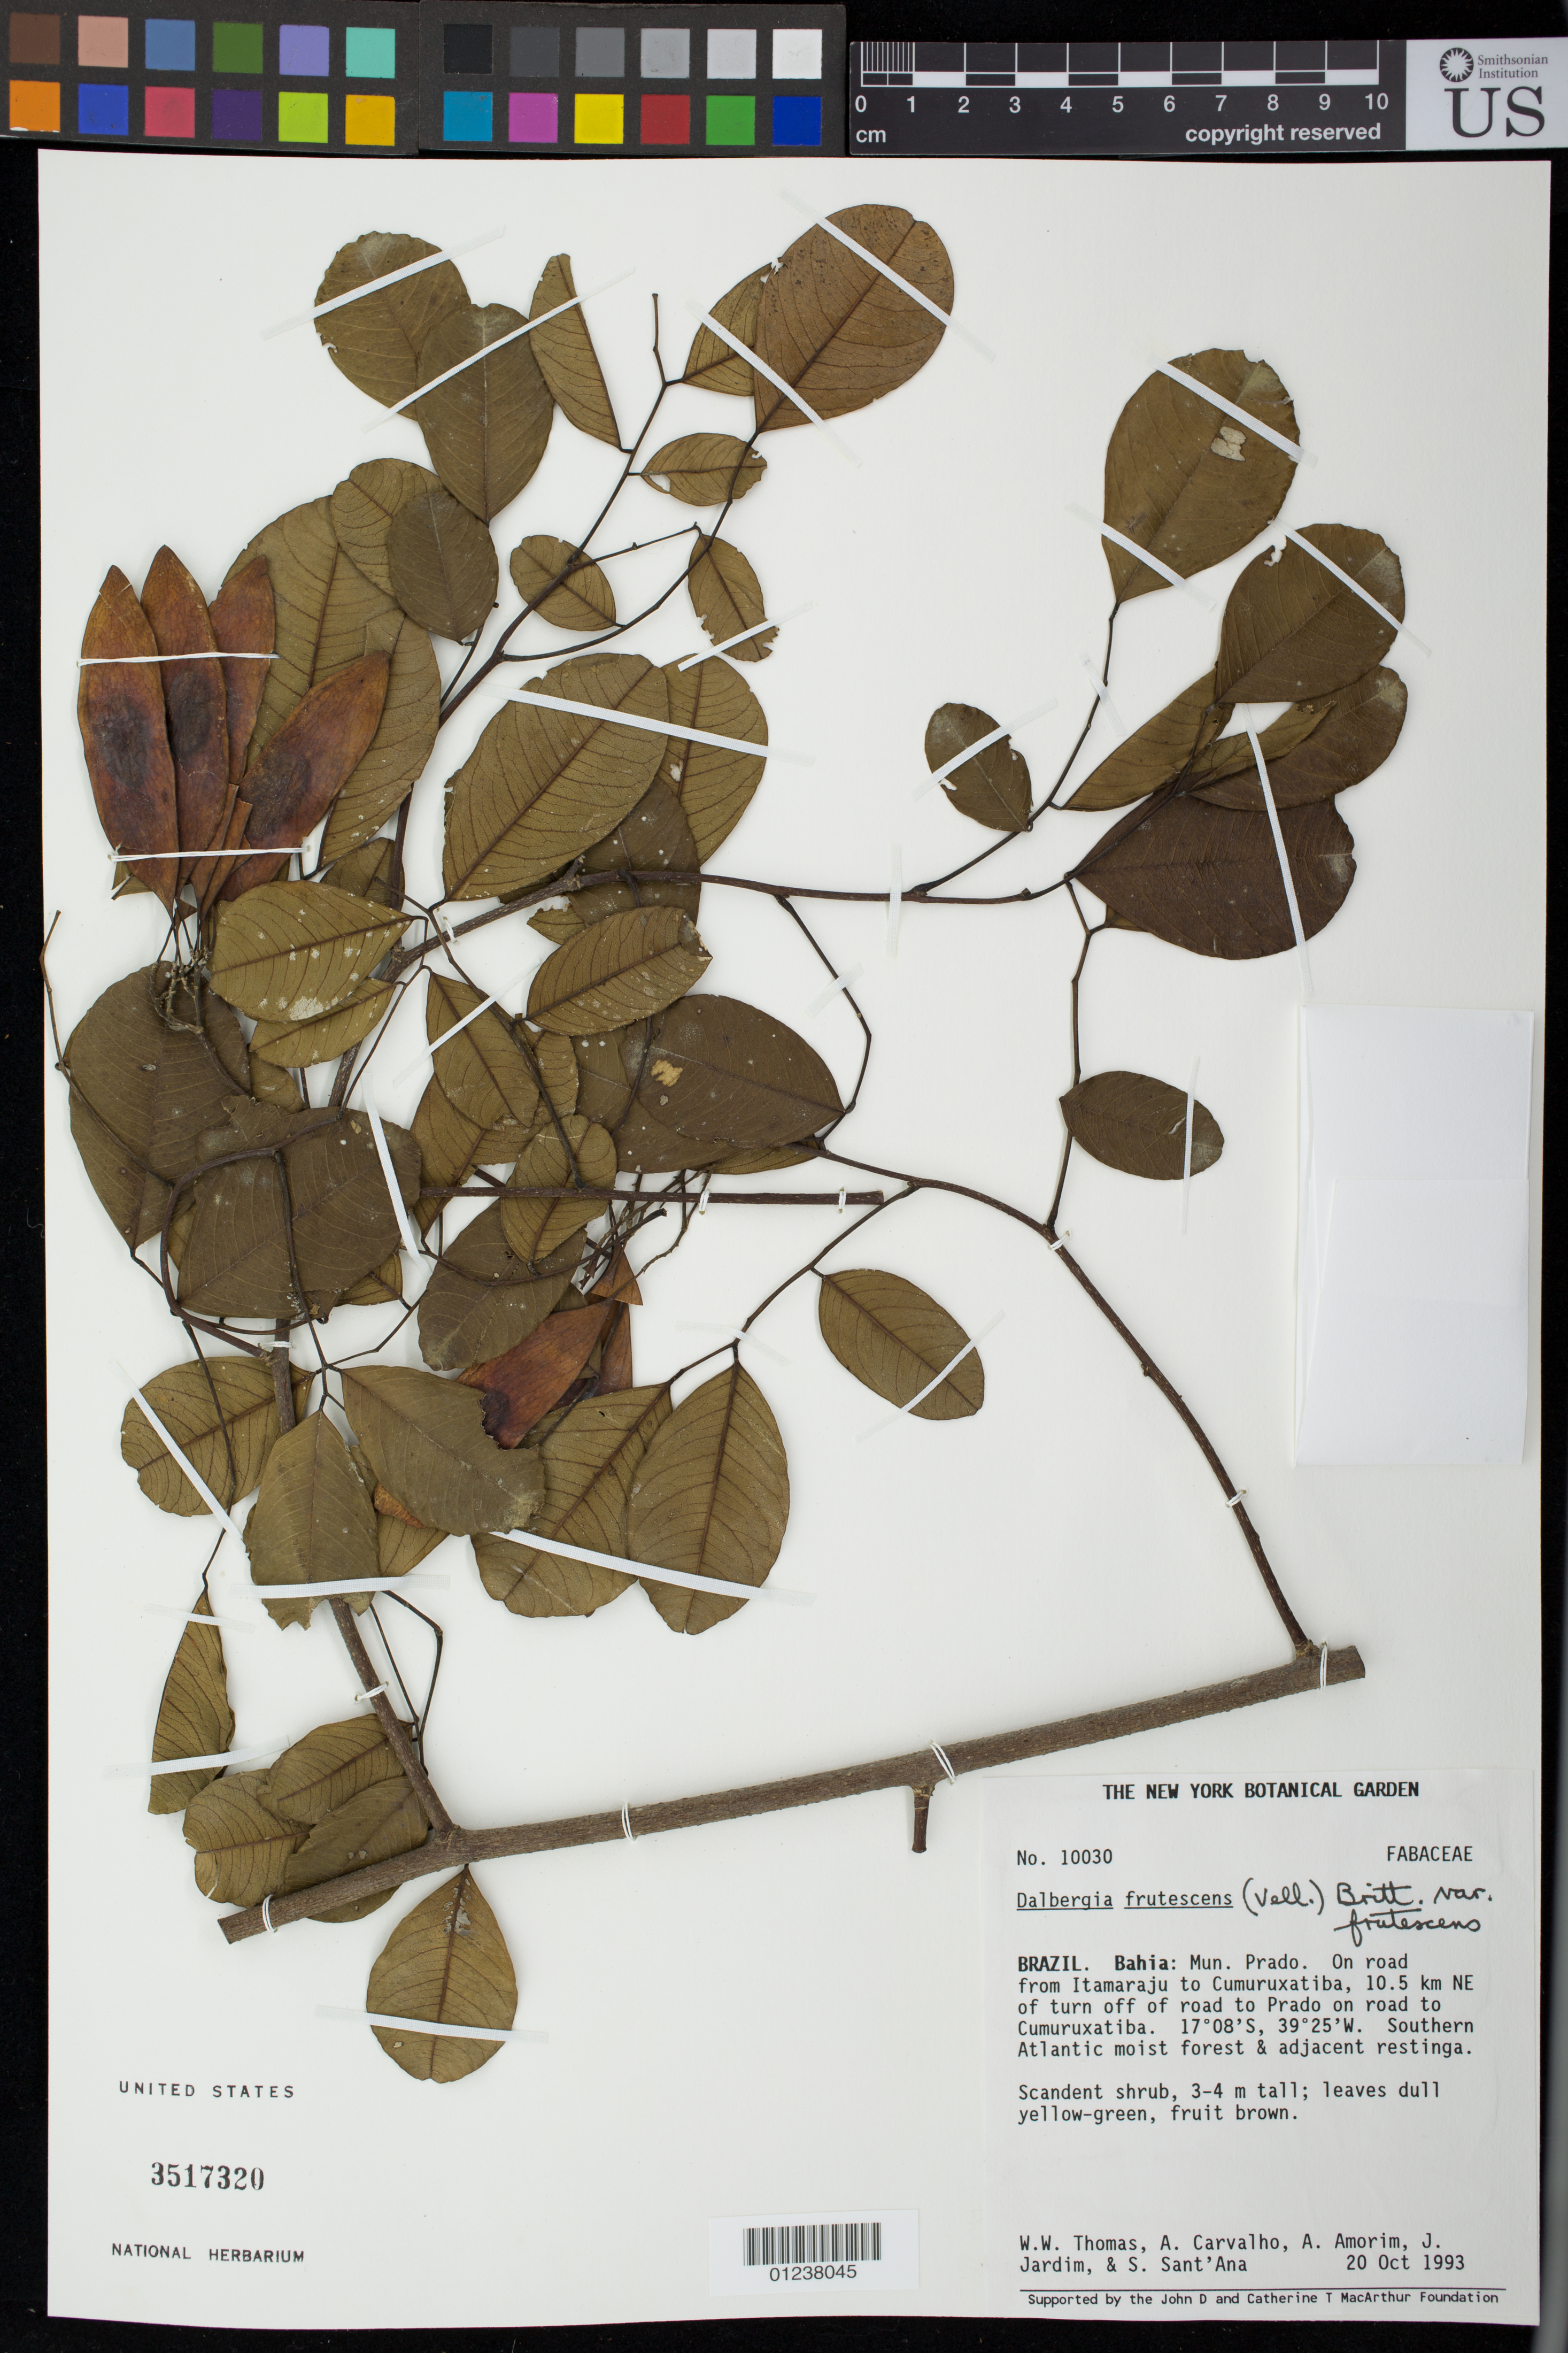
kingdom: Plantae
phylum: Tracheophyta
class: Magnoliopsida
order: Fabales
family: Fabaceae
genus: Dalbergia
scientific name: Dalbergia frutescens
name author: (Vell.) Britton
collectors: W. W. Thomas, A. Carvalho, A. Amorim, J. Jardim & S. C. Sant'Ana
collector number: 10030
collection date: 1993-10-20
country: Brazil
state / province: Bahia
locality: Mun. Prado. On road from Itamaraju to Cumuruxatiba, 10.5 km NE of turn off of road to Prado on road to Cumuruxatiba.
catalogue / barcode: US 3517320